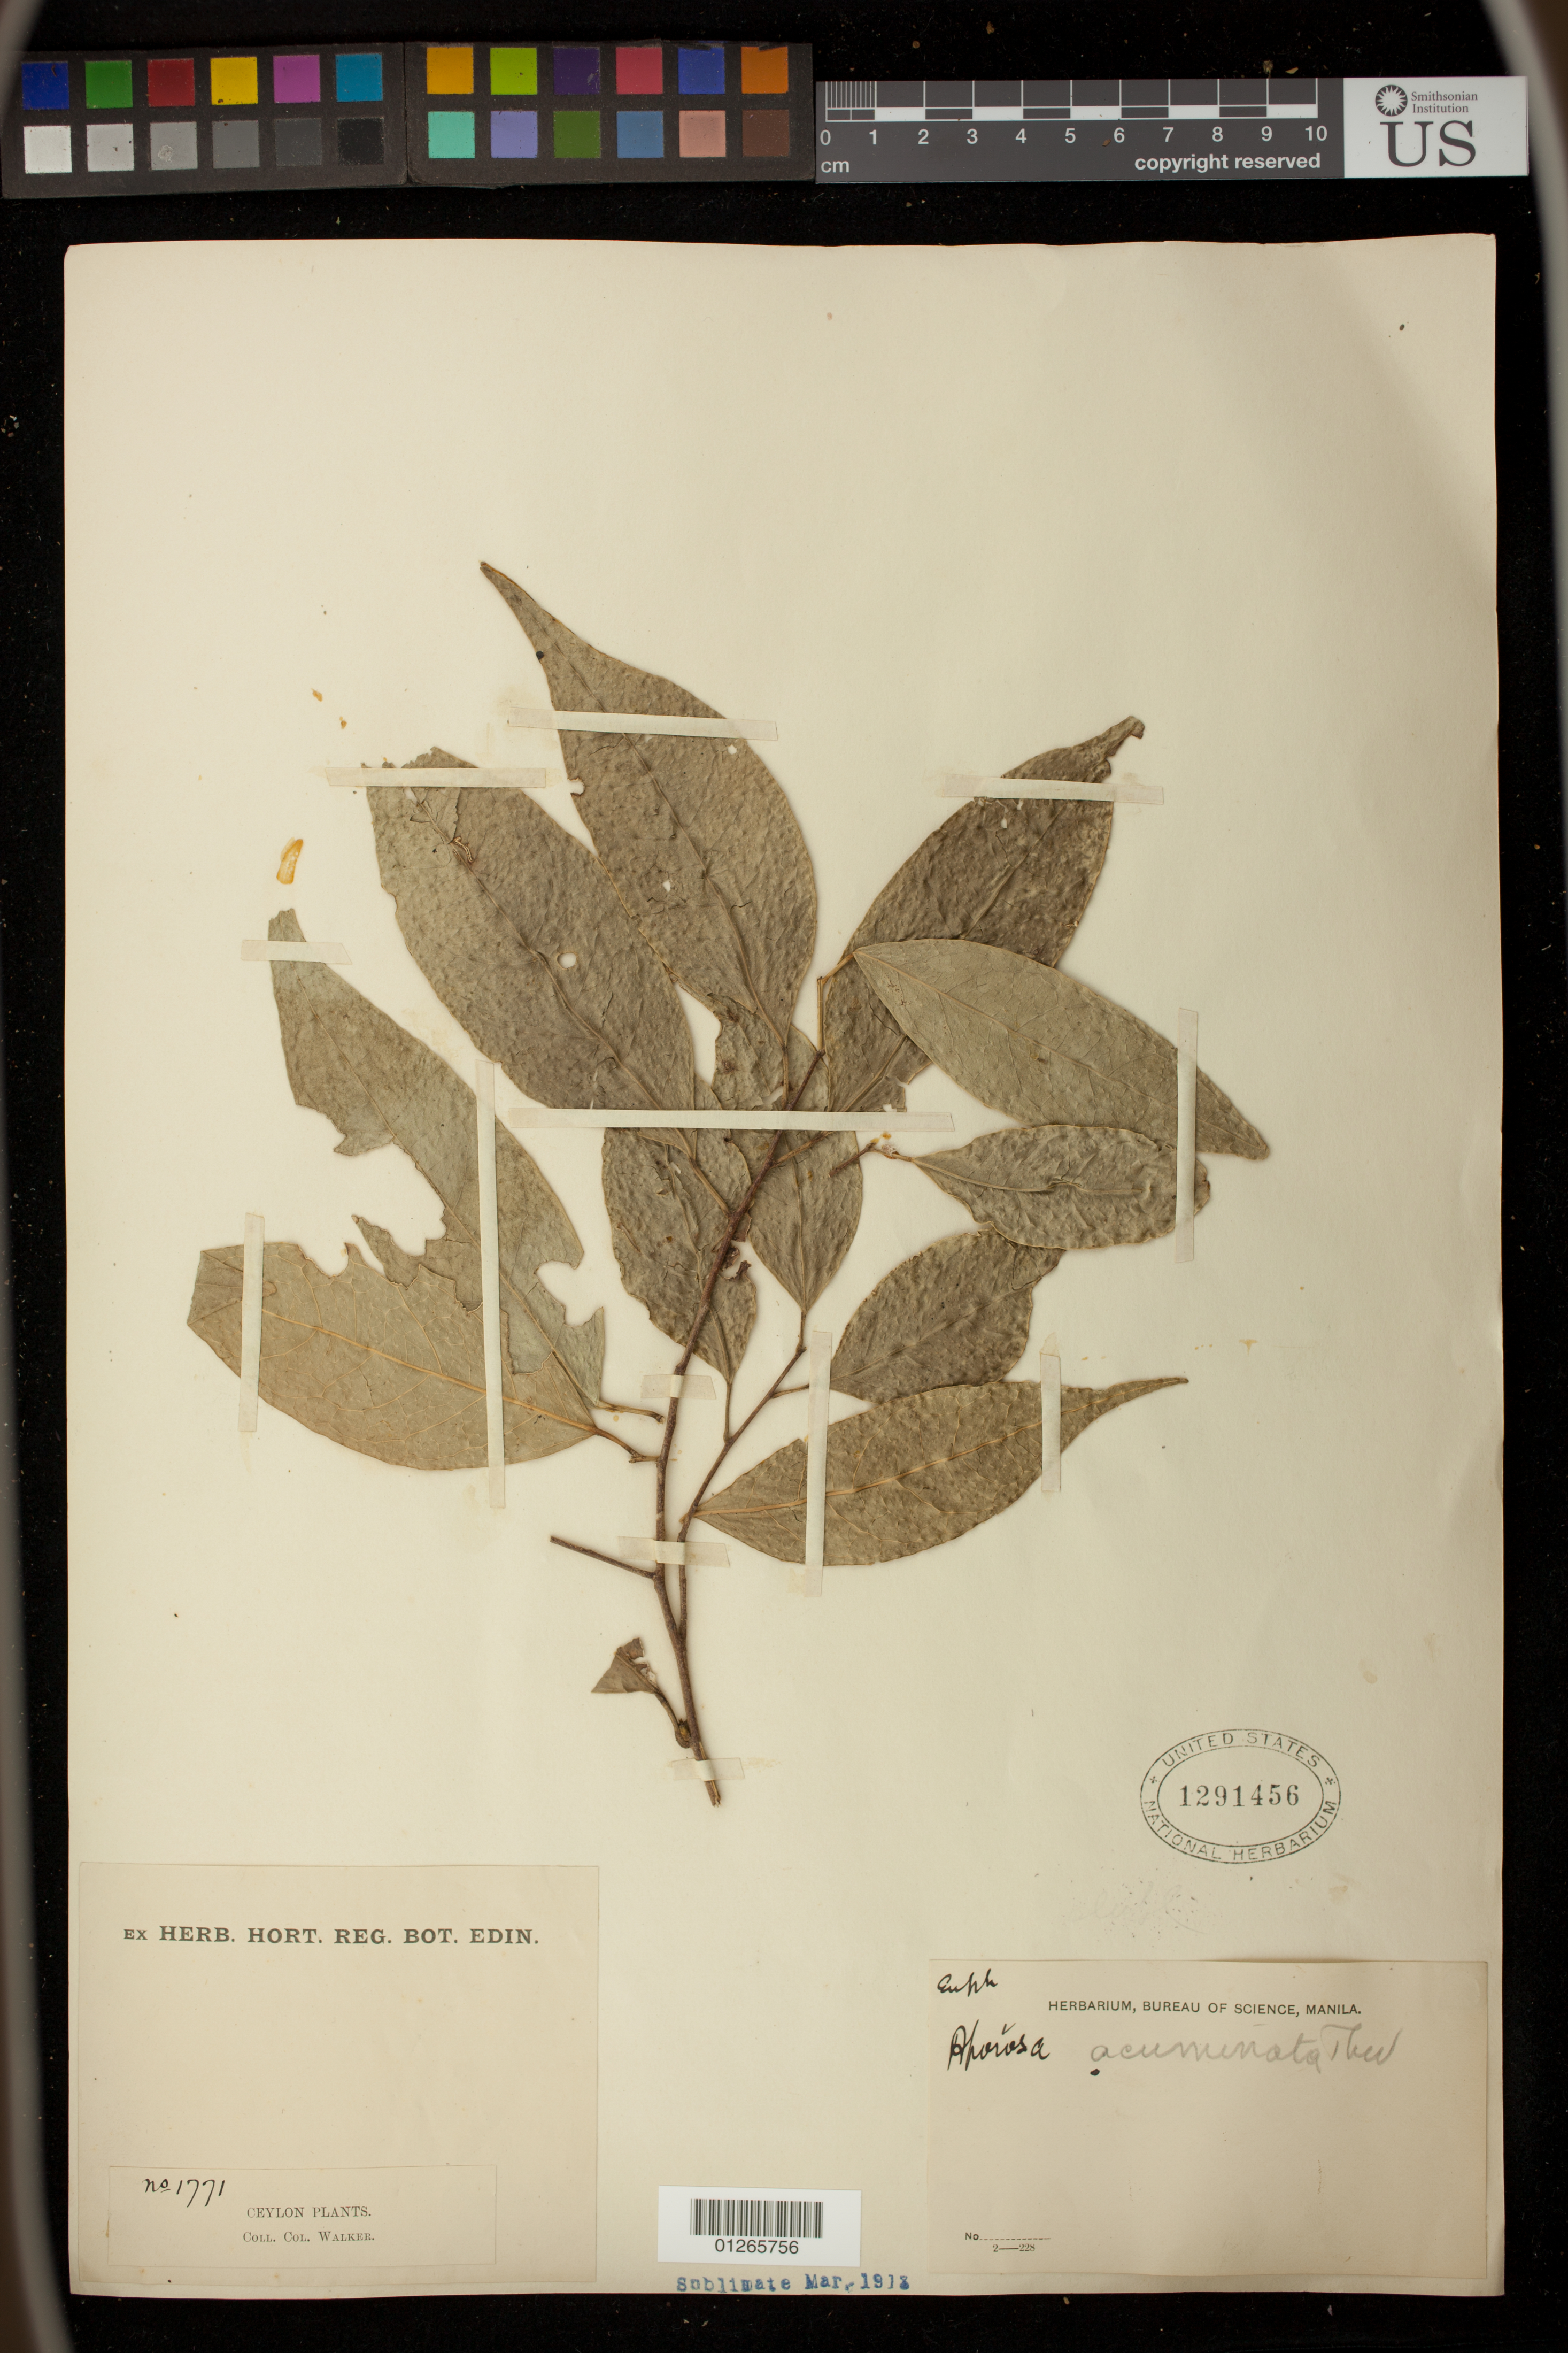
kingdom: Plantae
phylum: Tracheophyta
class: Magnoliopsida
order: Malpighiales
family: Phyllanthaceae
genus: Aporosa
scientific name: Aporosa acuminata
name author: Thwaites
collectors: -. Walker & G. H. K. Thwaites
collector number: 1771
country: Sri Lanka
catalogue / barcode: US 1291456